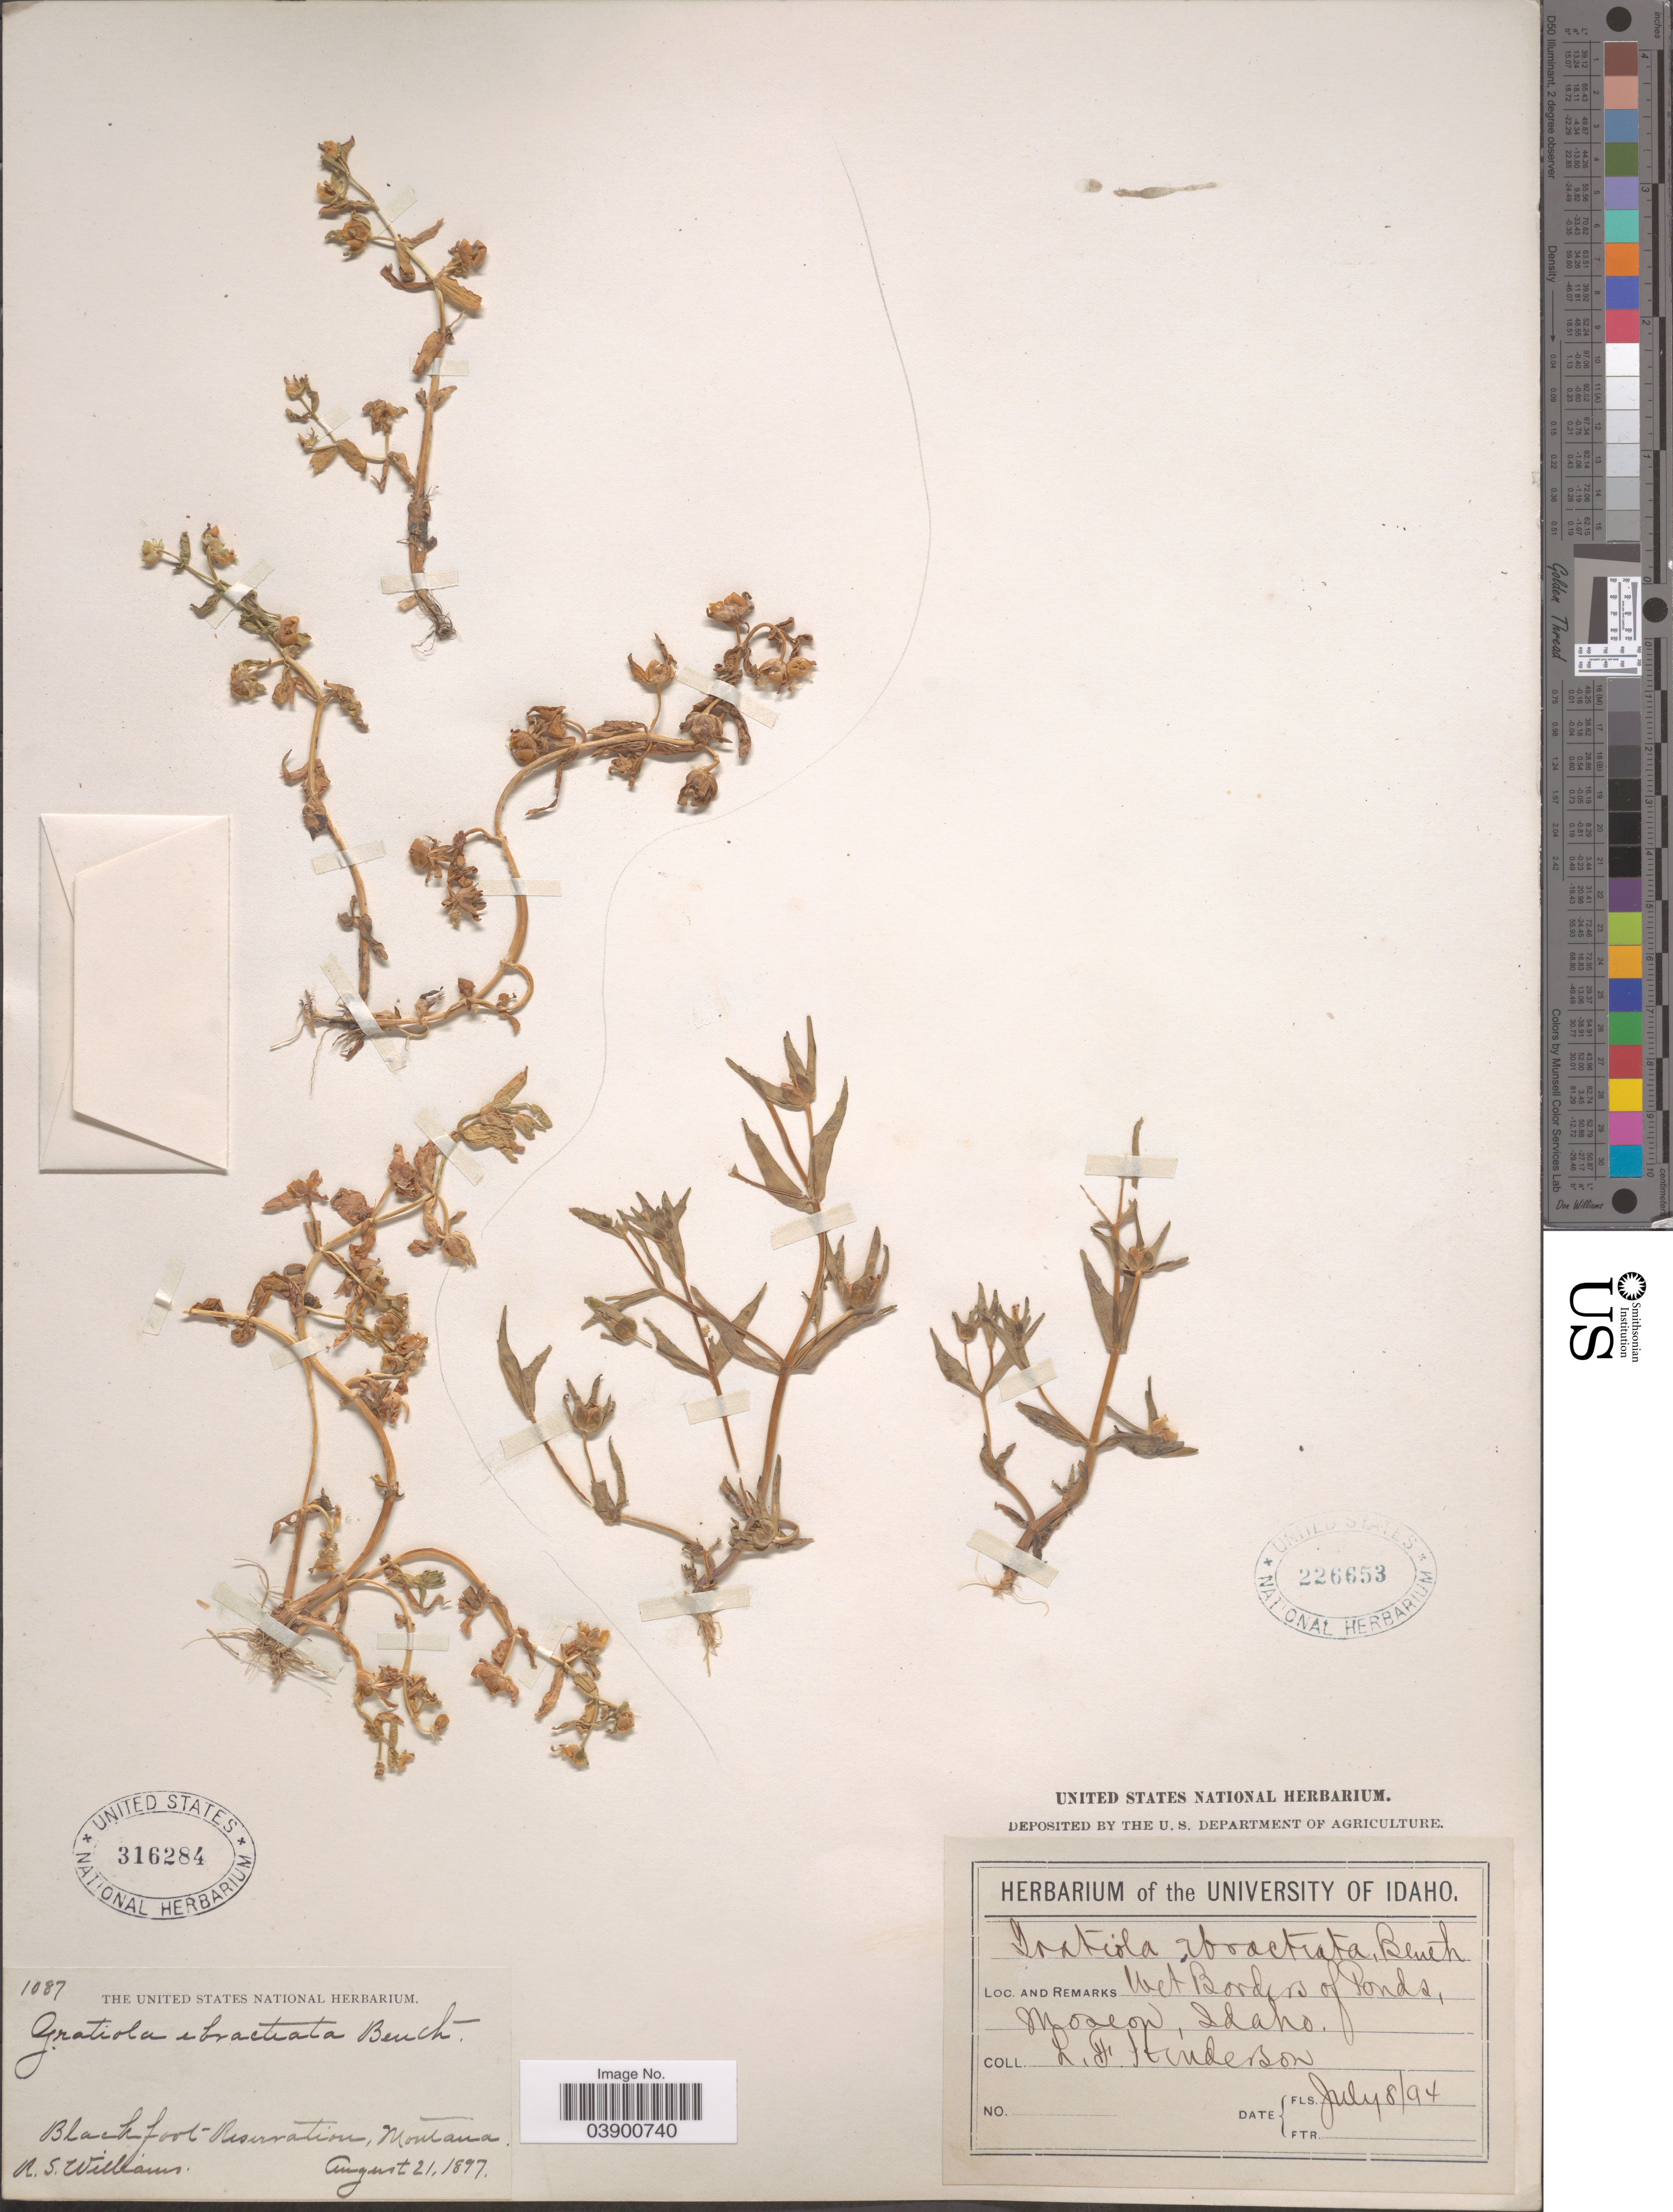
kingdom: Plantae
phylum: Tracheophyta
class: Magnoliopsida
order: Lamiales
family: Plantaginaceae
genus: Gratiola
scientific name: Gratiola ebracteata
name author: Benth.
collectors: L. Henderson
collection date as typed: Transcribed d/m/y: 8/7/94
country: United States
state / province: Idaho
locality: Moscow.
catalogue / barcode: US 226653-2